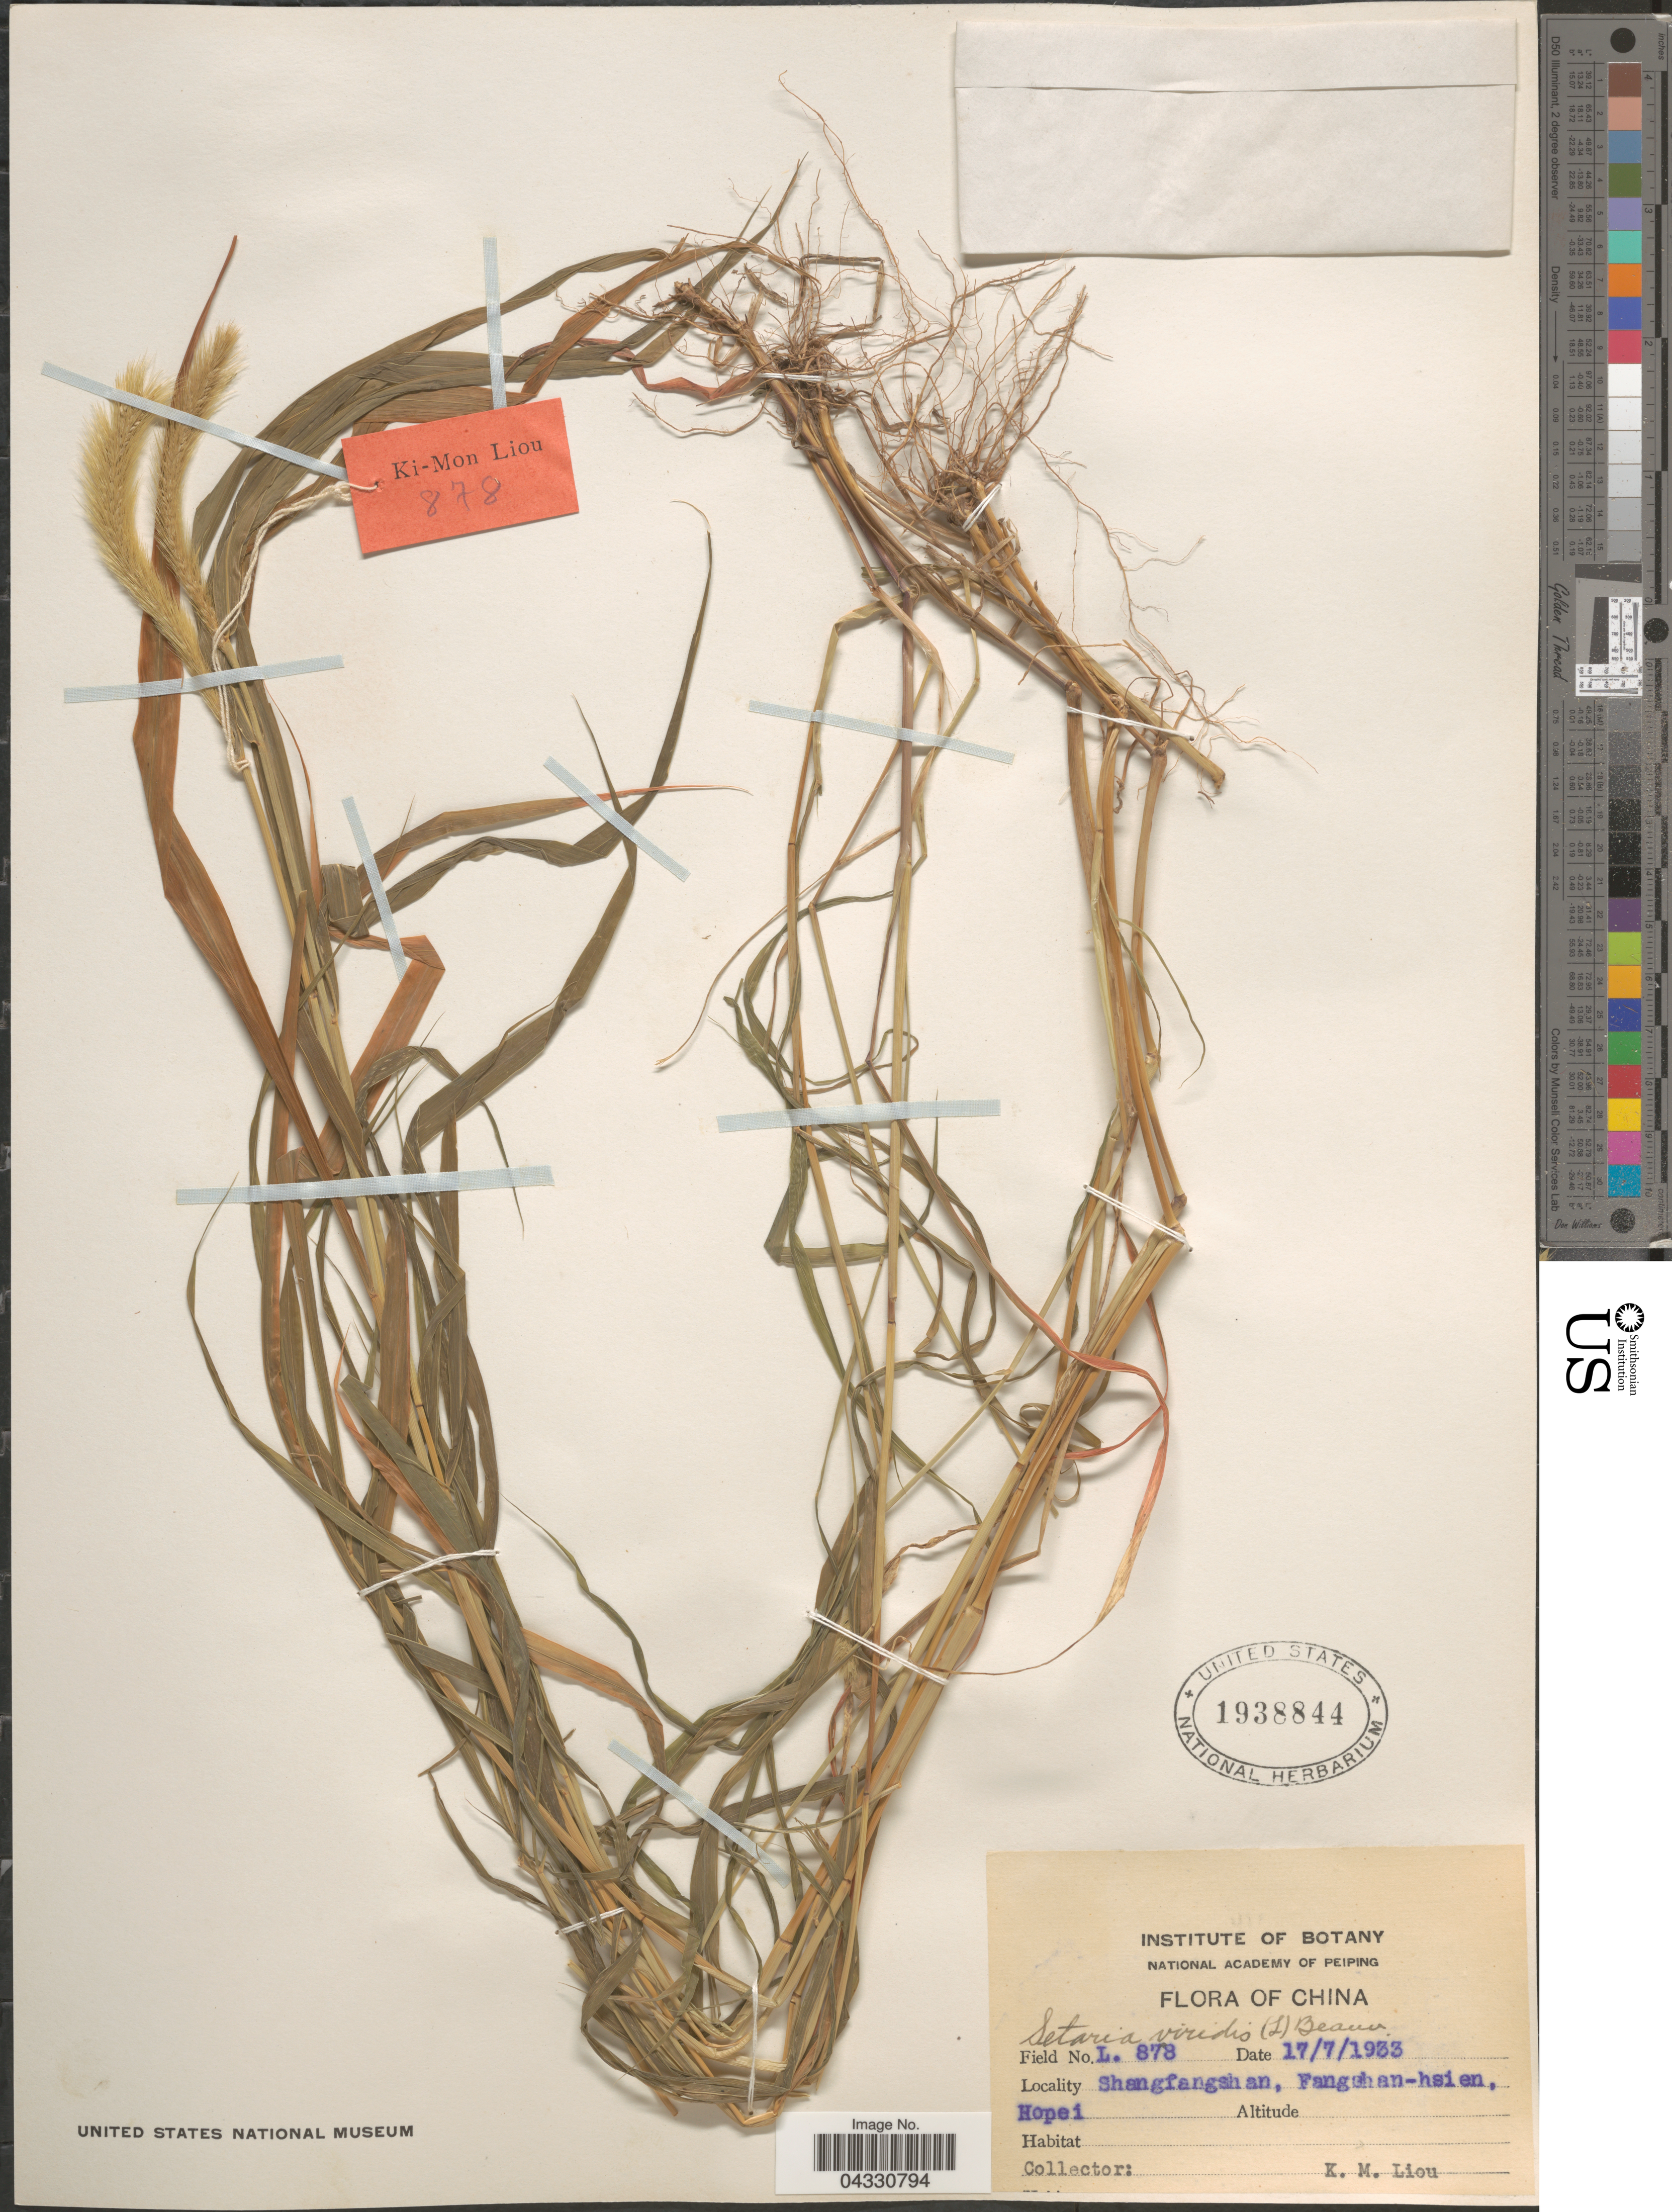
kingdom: Plantae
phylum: Tracheophyta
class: Liliopsida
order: Poales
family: Poaceae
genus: Setaria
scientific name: Setaria viridis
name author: (L.) P. Beauv.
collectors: K. M. Liou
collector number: L878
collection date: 1933-07-17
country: China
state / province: Hebei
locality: Shangfangshan, Fangshan-hsien, Hopei.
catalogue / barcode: US 1938844